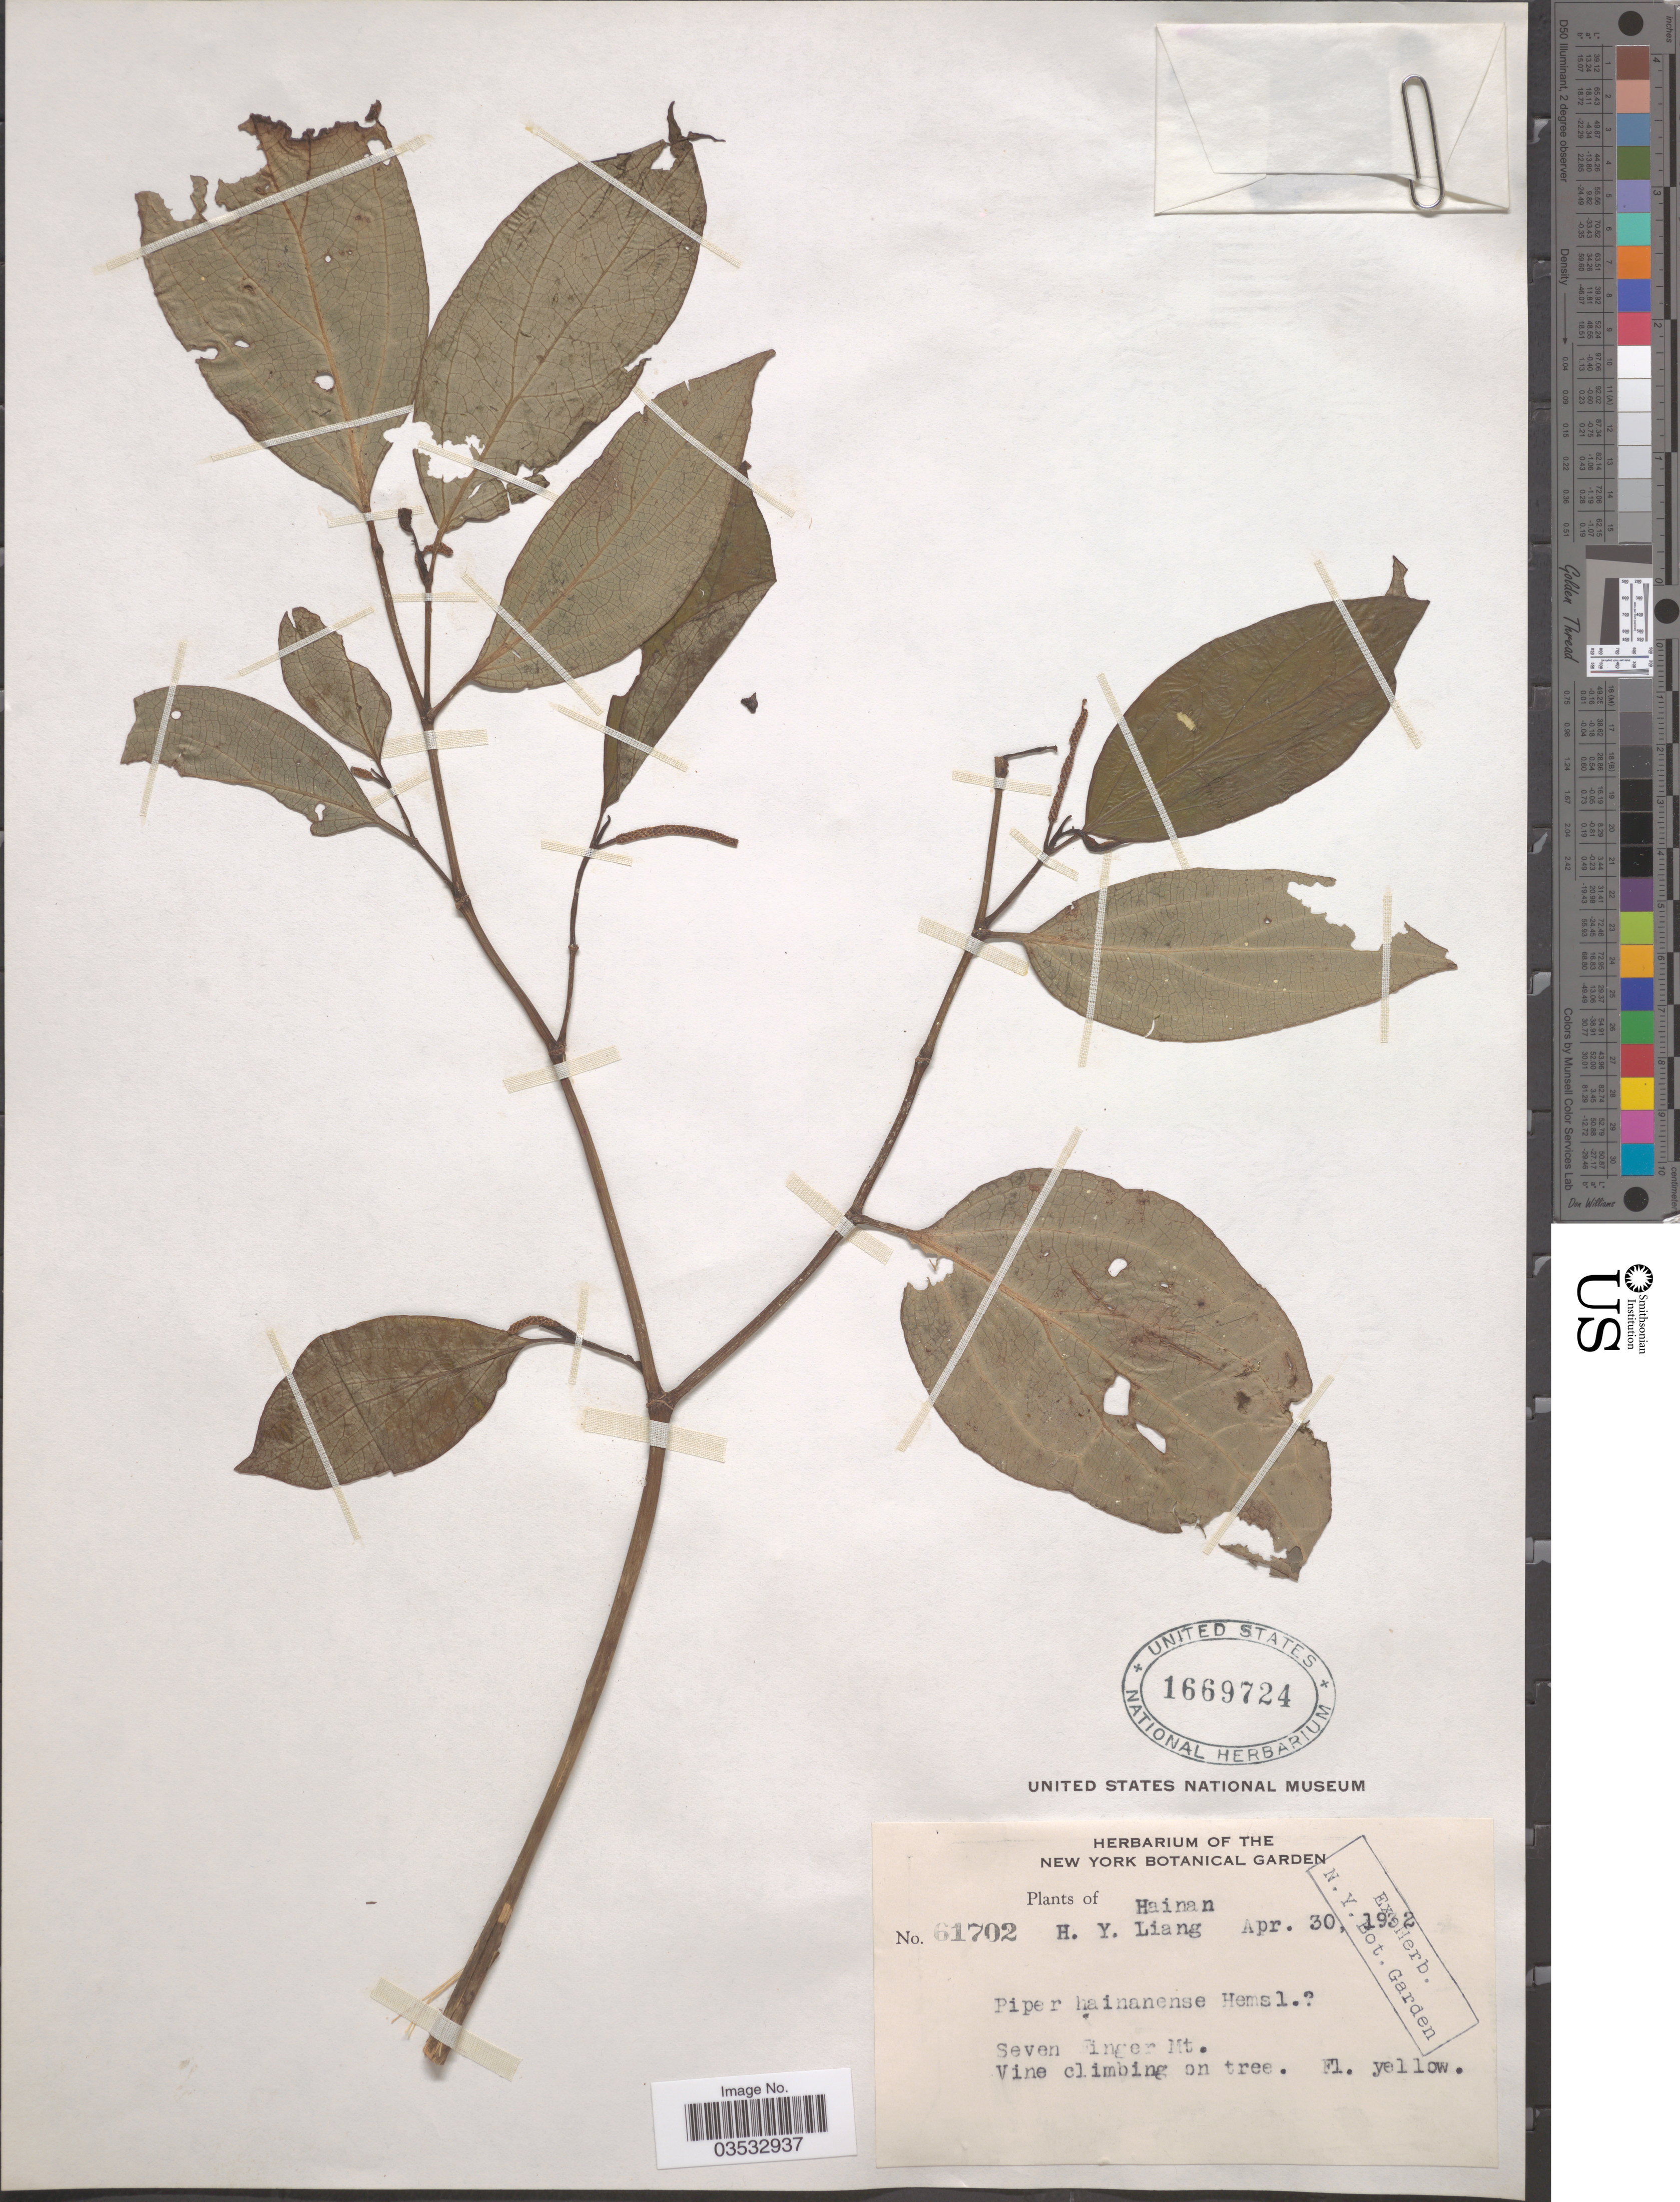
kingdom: Plantae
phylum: Tracheophyta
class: Magnoliopsida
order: Piperales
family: Piperaceae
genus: Piper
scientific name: Piper hainanense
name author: Hemsl.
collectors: H. Y. Liang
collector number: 61702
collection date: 1932-04-30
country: China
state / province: Hainan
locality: Seven Finger Mt.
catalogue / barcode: US 1669724